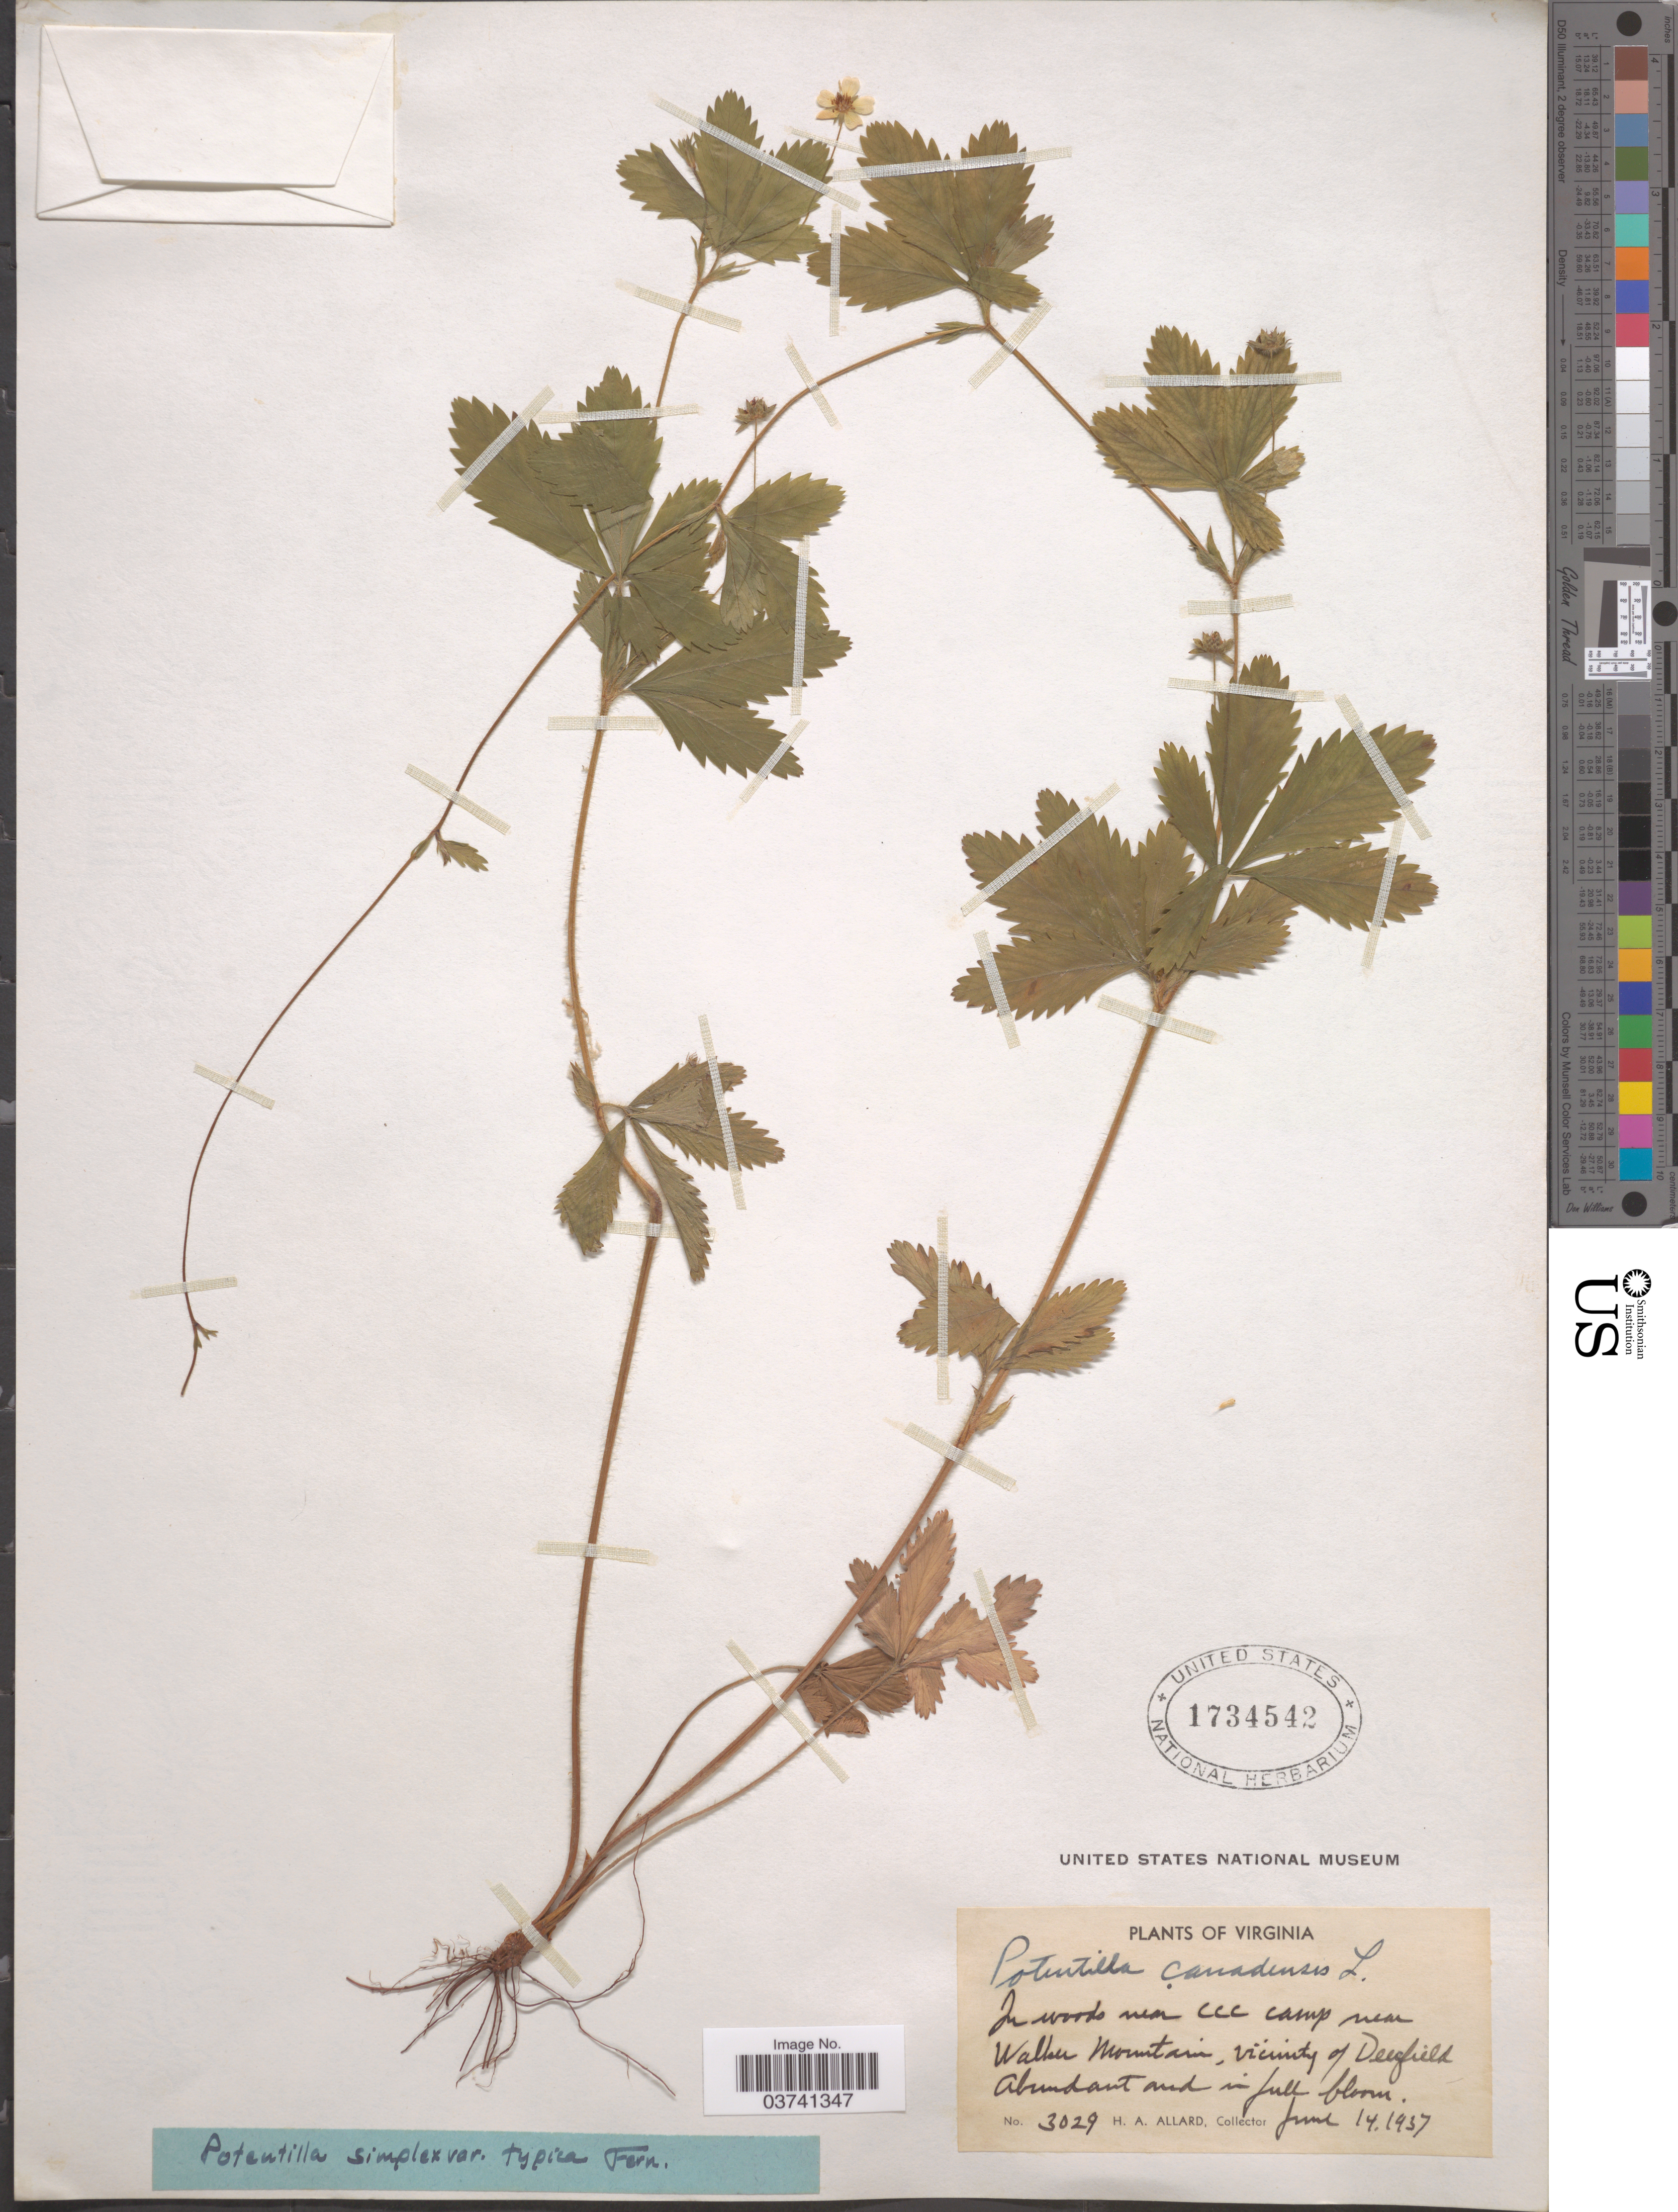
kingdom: Plantae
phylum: Tracheophyta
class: Magnoliopsida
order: Rosales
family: Rosaceae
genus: Potentilla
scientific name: Potentilla simplex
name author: Michx.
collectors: H. A. Allard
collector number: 3029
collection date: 1937-06-14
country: United States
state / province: Virginia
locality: In woods near CCC Camp near Walker Mountain, vicinity of Deerfield.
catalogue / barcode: US 1734542